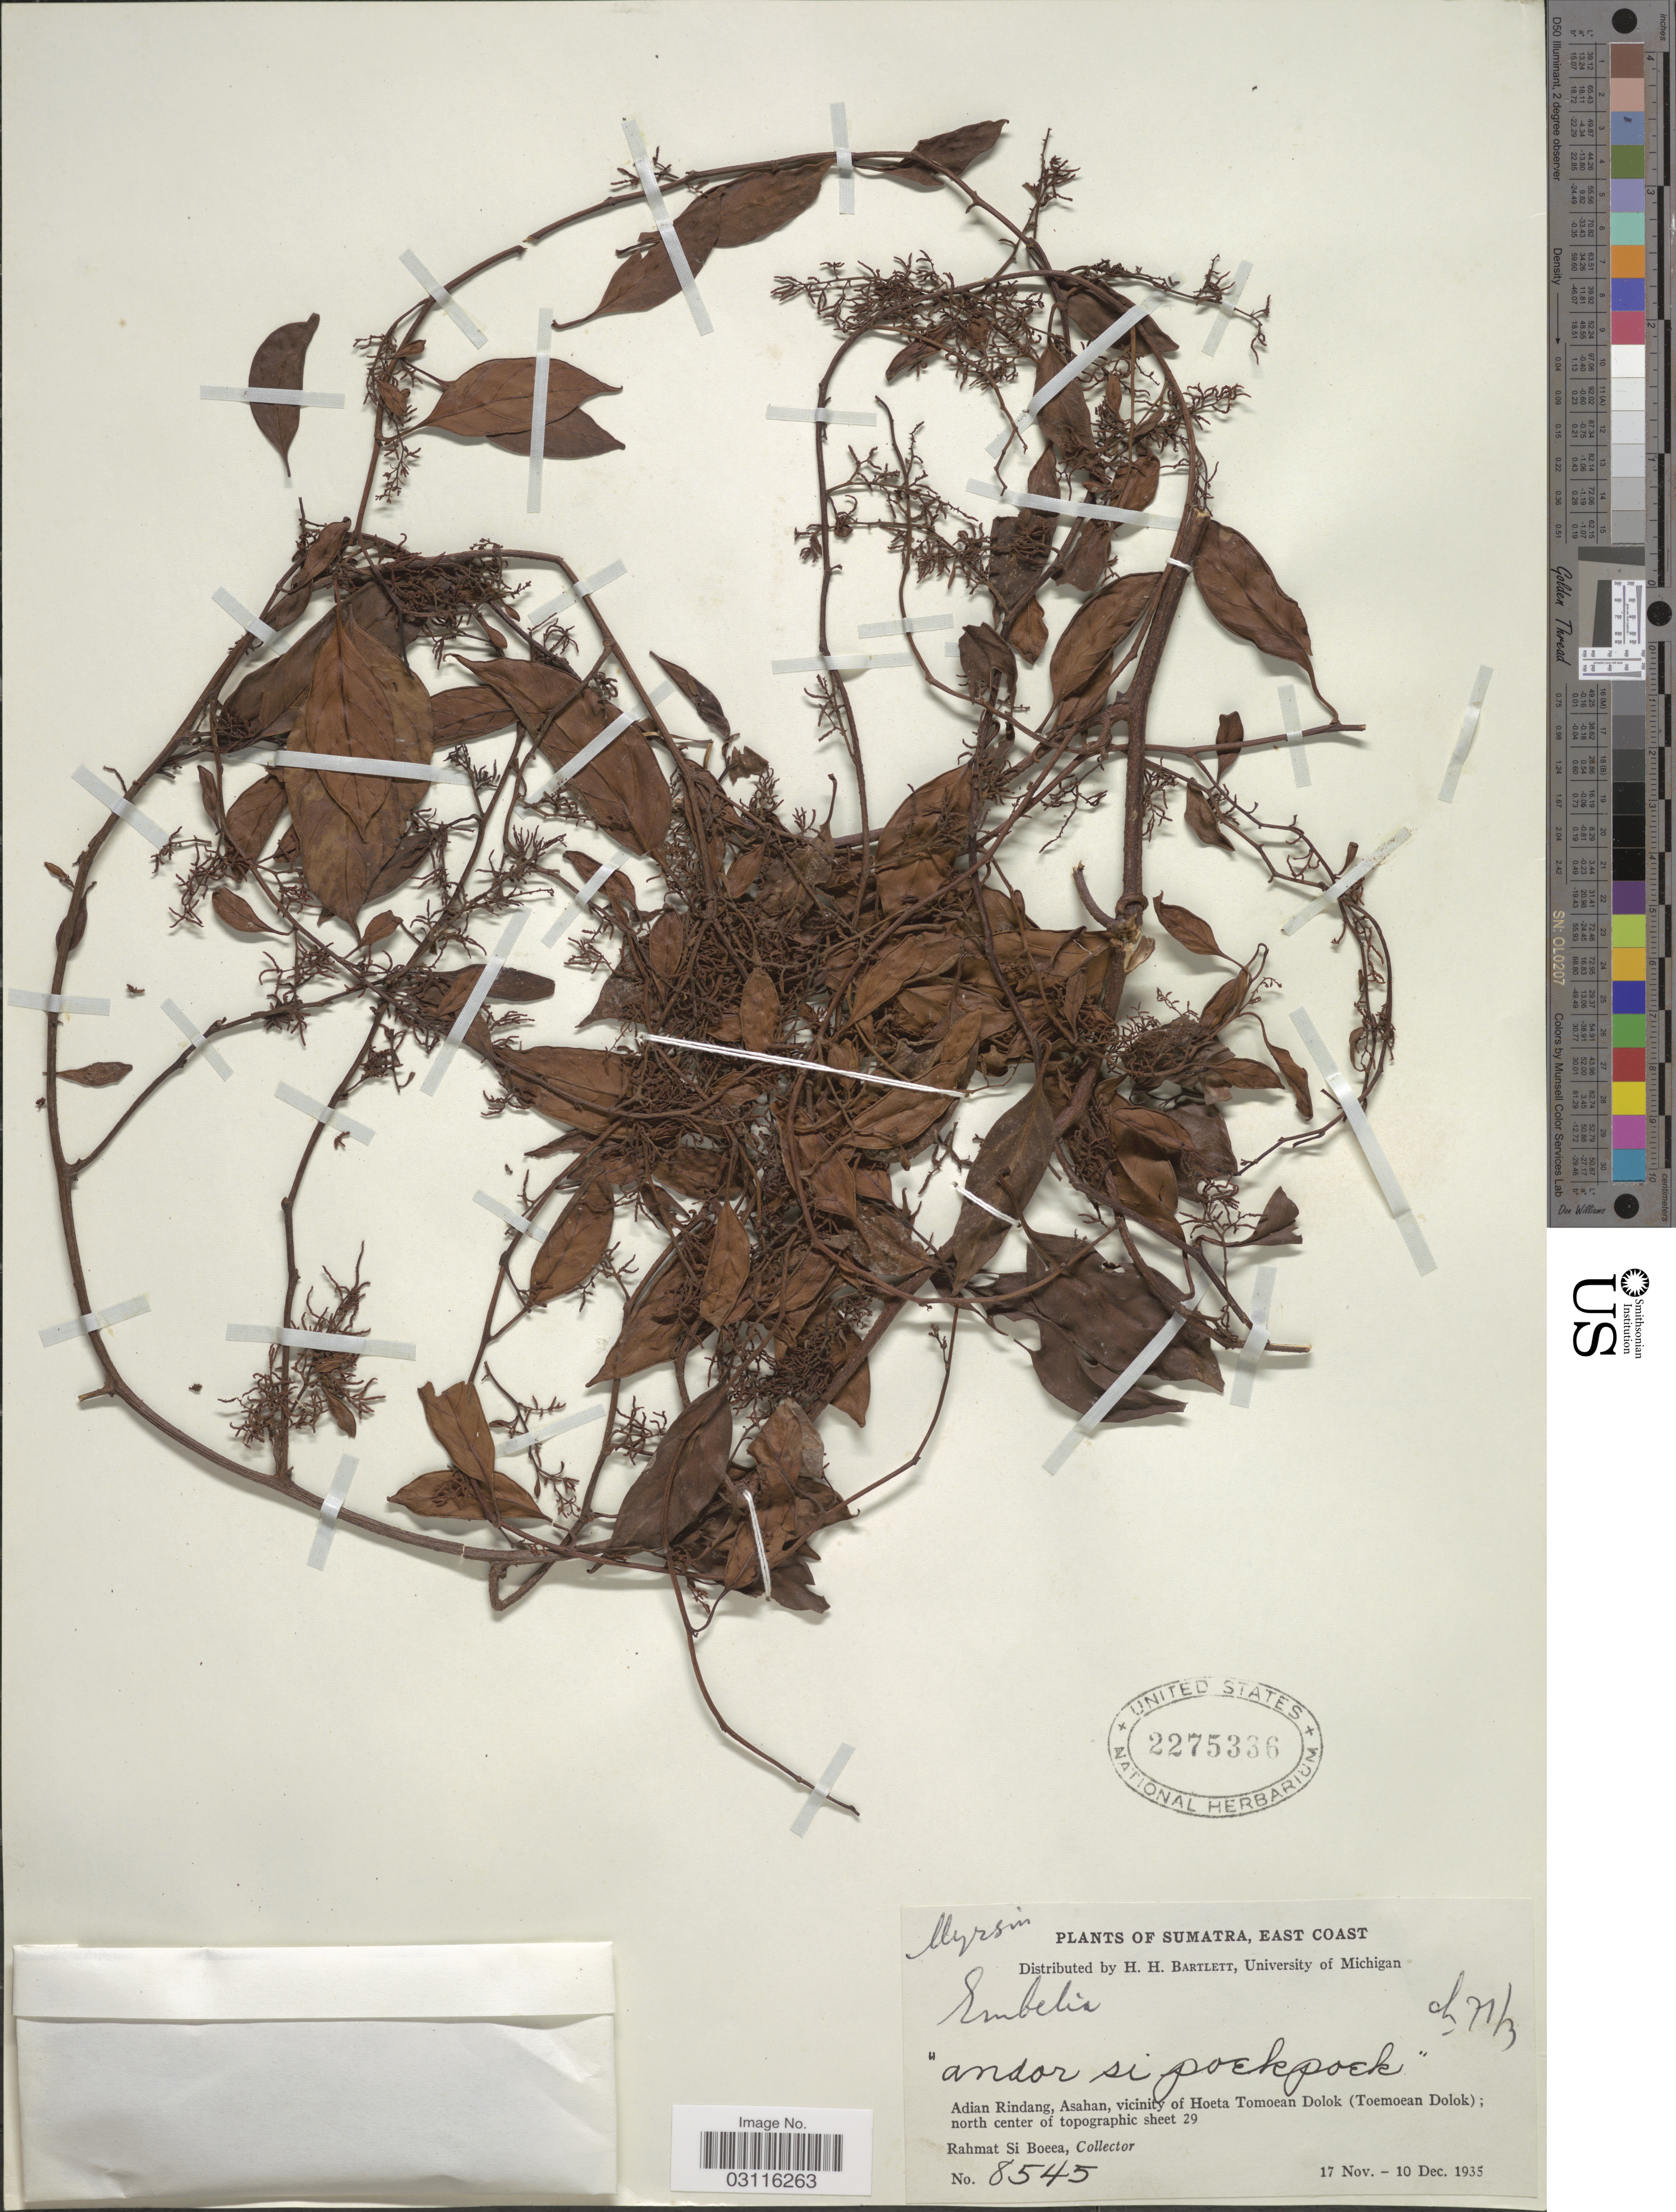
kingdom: Plantae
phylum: Tracheophyta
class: Magnoliopsida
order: Ericales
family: Primulaceae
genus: Embelia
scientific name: Embelia sp.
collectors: Rahmat Si Boeea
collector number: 8545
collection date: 1935-11-17/1935-12-10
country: Indonesia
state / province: Sumatra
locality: East Coast. Adian Rindang, Asahan, vicinity of Hoeta Tomoean Dolok (Toemoean Dolok); north center of topographic sheet 29.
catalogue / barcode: US 2275336